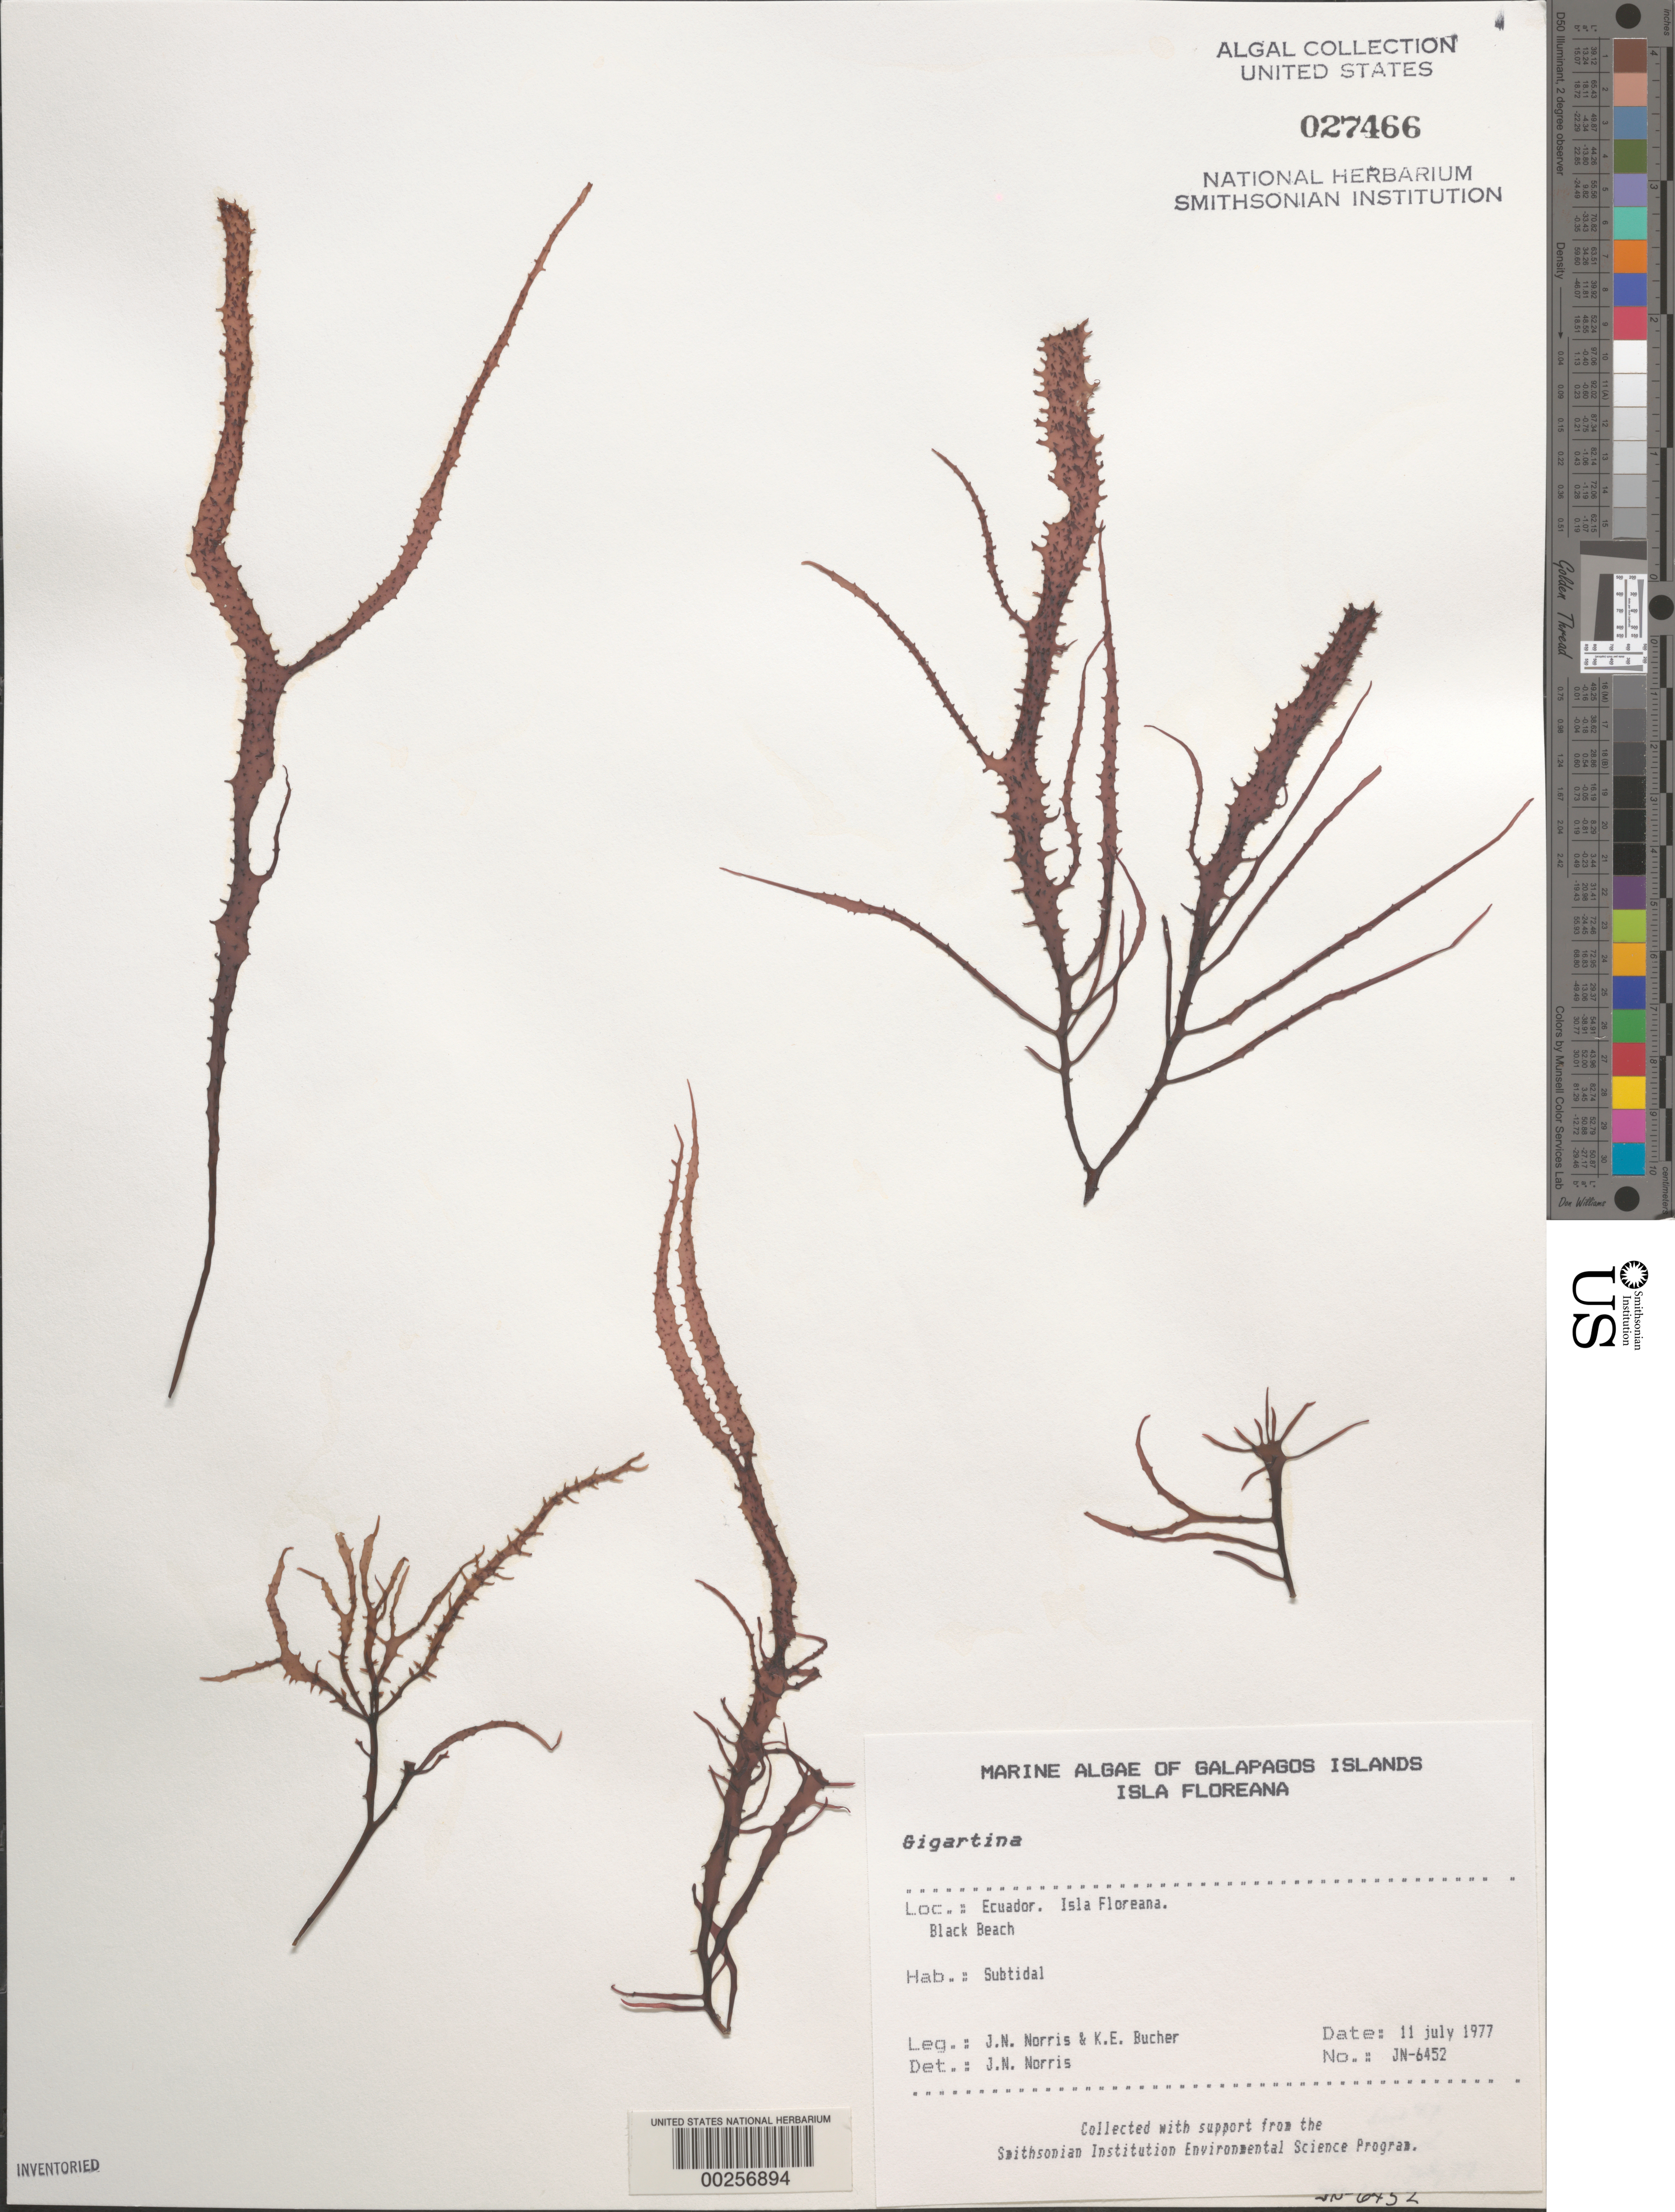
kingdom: Plantae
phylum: Rhodophyta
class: Florideophyceae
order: Gigartinales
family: Gigartinaceae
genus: Gigartina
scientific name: Gigartina sp.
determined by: Norris, James N.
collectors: J. N. Norris & K. E. Bucher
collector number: JN-6452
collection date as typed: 11 Jul 1977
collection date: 1977-07-11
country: Ecuador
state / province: Colón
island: Floreana [Charles, Santa Maria]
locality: Black Beach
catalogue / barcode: US 27466